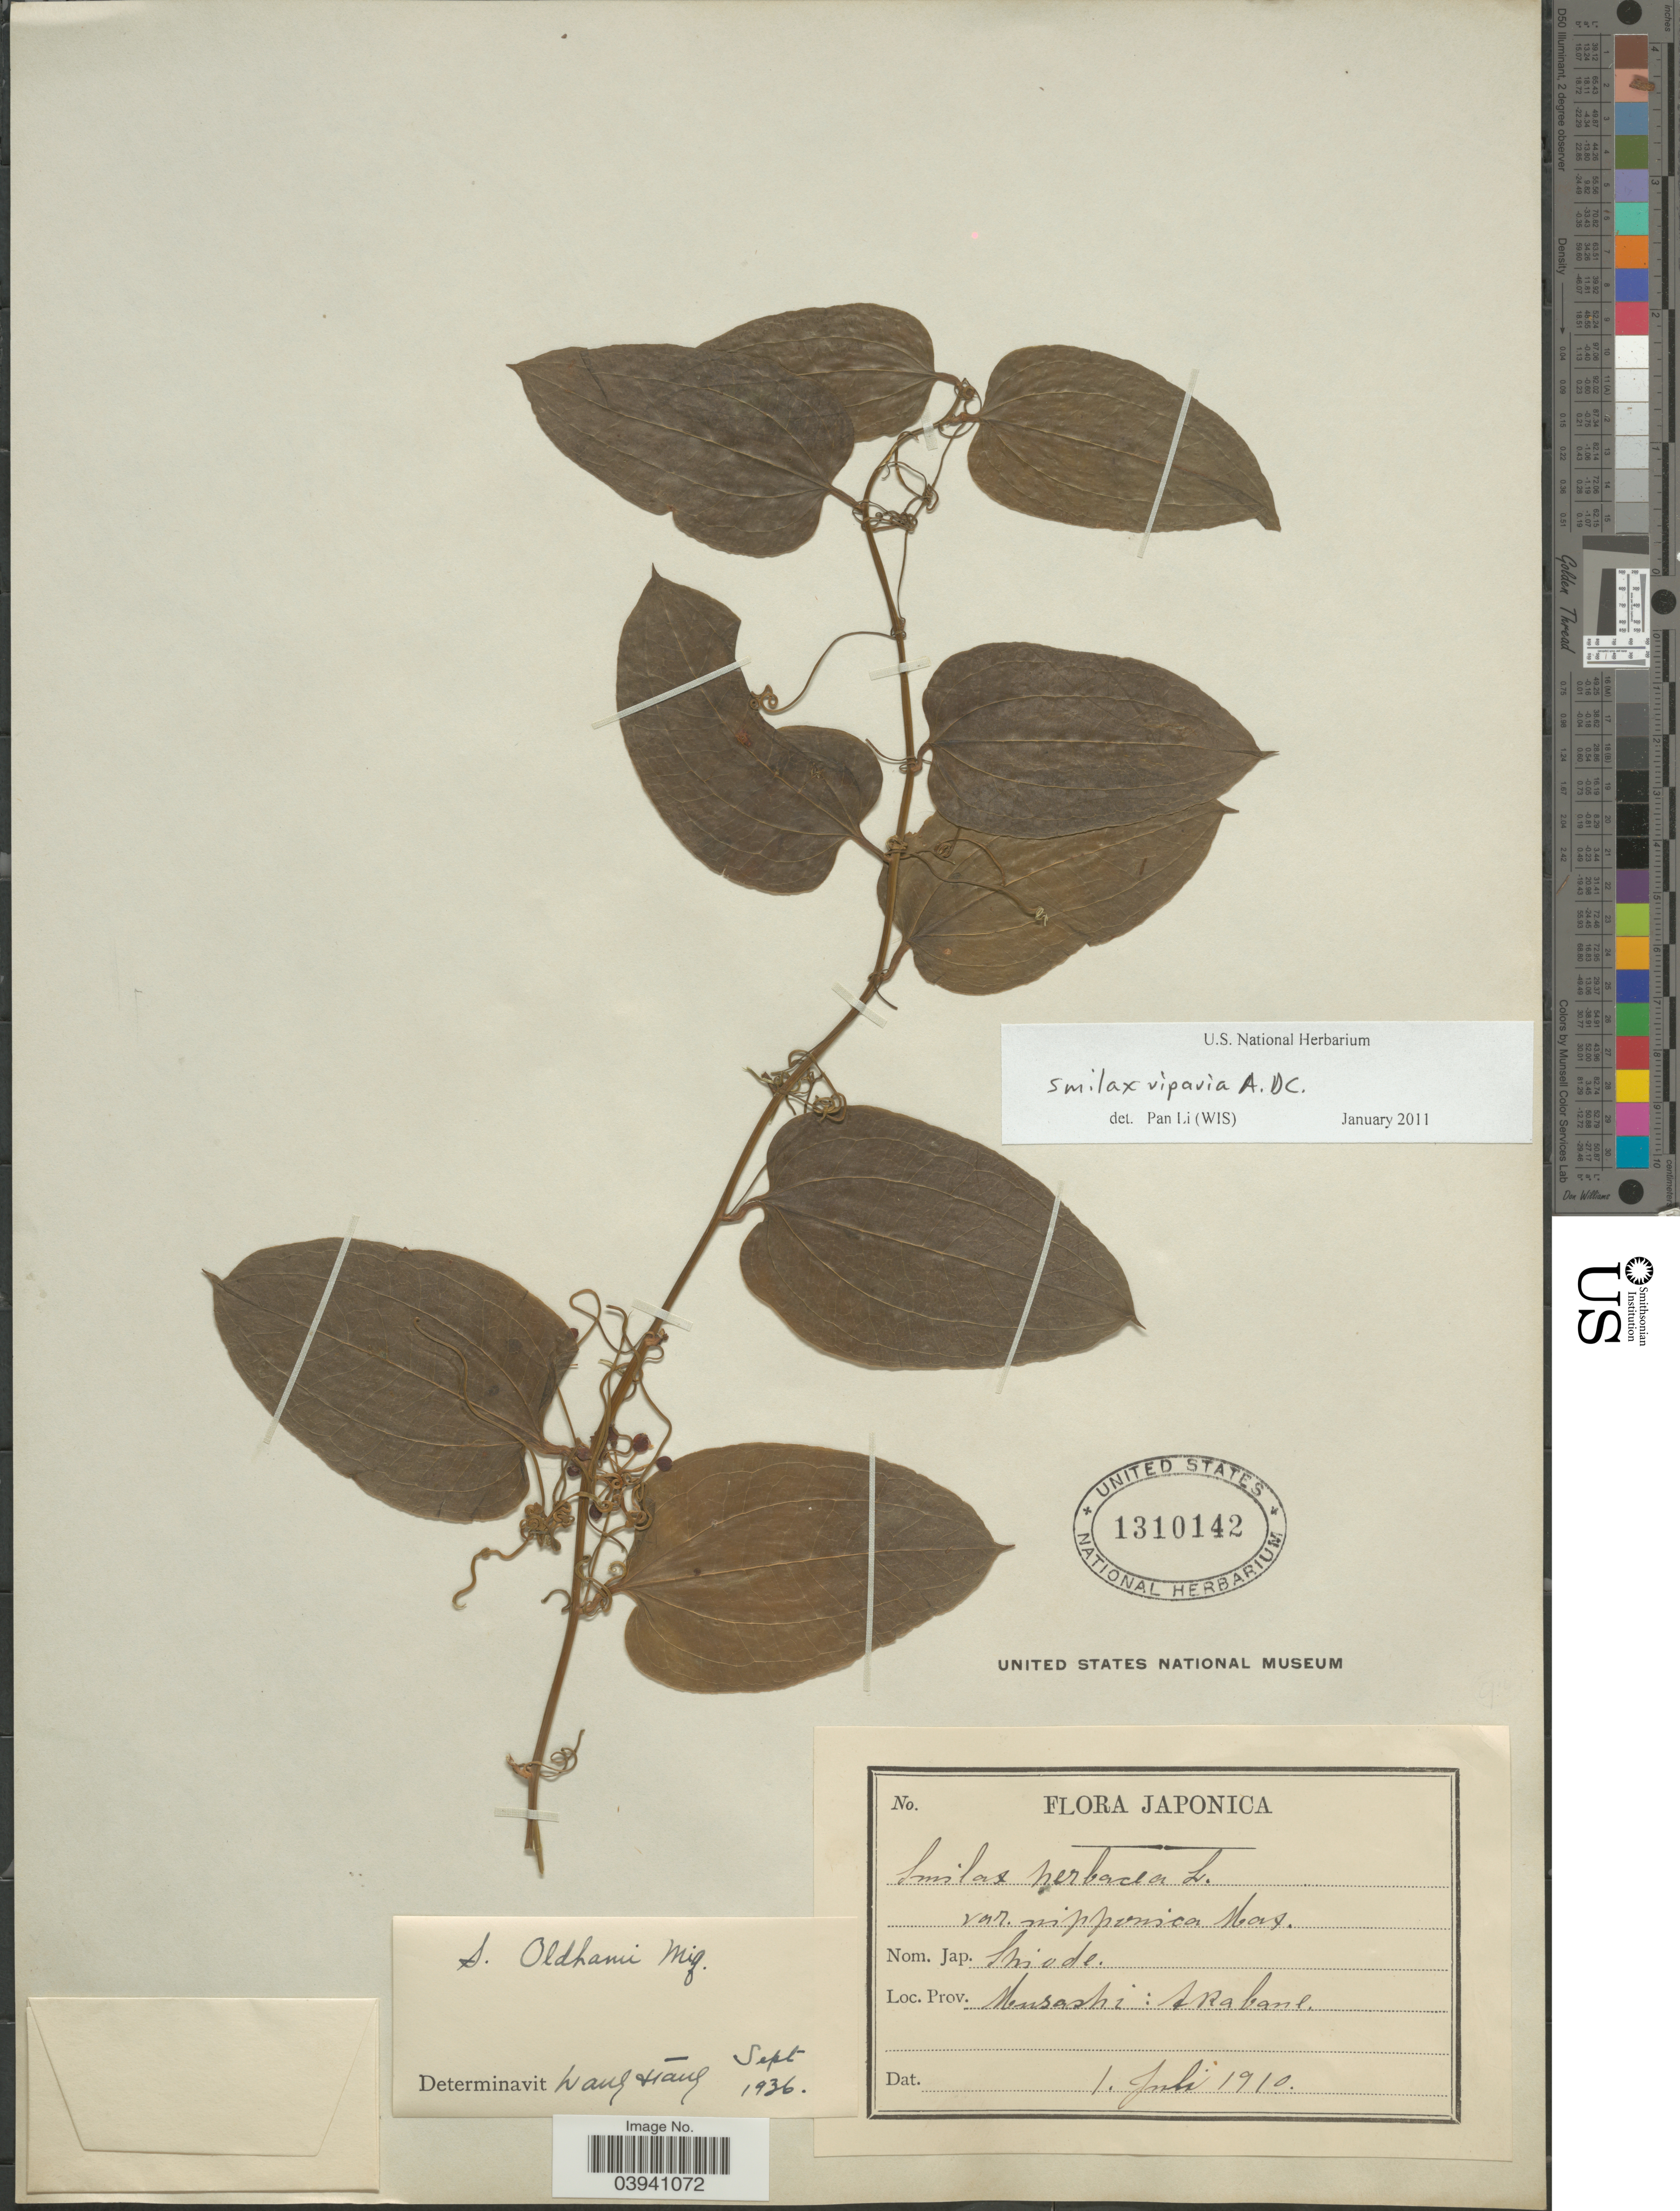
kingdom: Plantae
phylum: Tracheophyta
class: Liliopsida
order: Liliales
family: Smilacaceae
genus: Smilax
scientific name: Smilax riparia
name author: A. DC.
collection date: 1910-07-01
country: Japan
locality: Prov. Musashi: Akabane.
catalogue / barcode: US 1310142